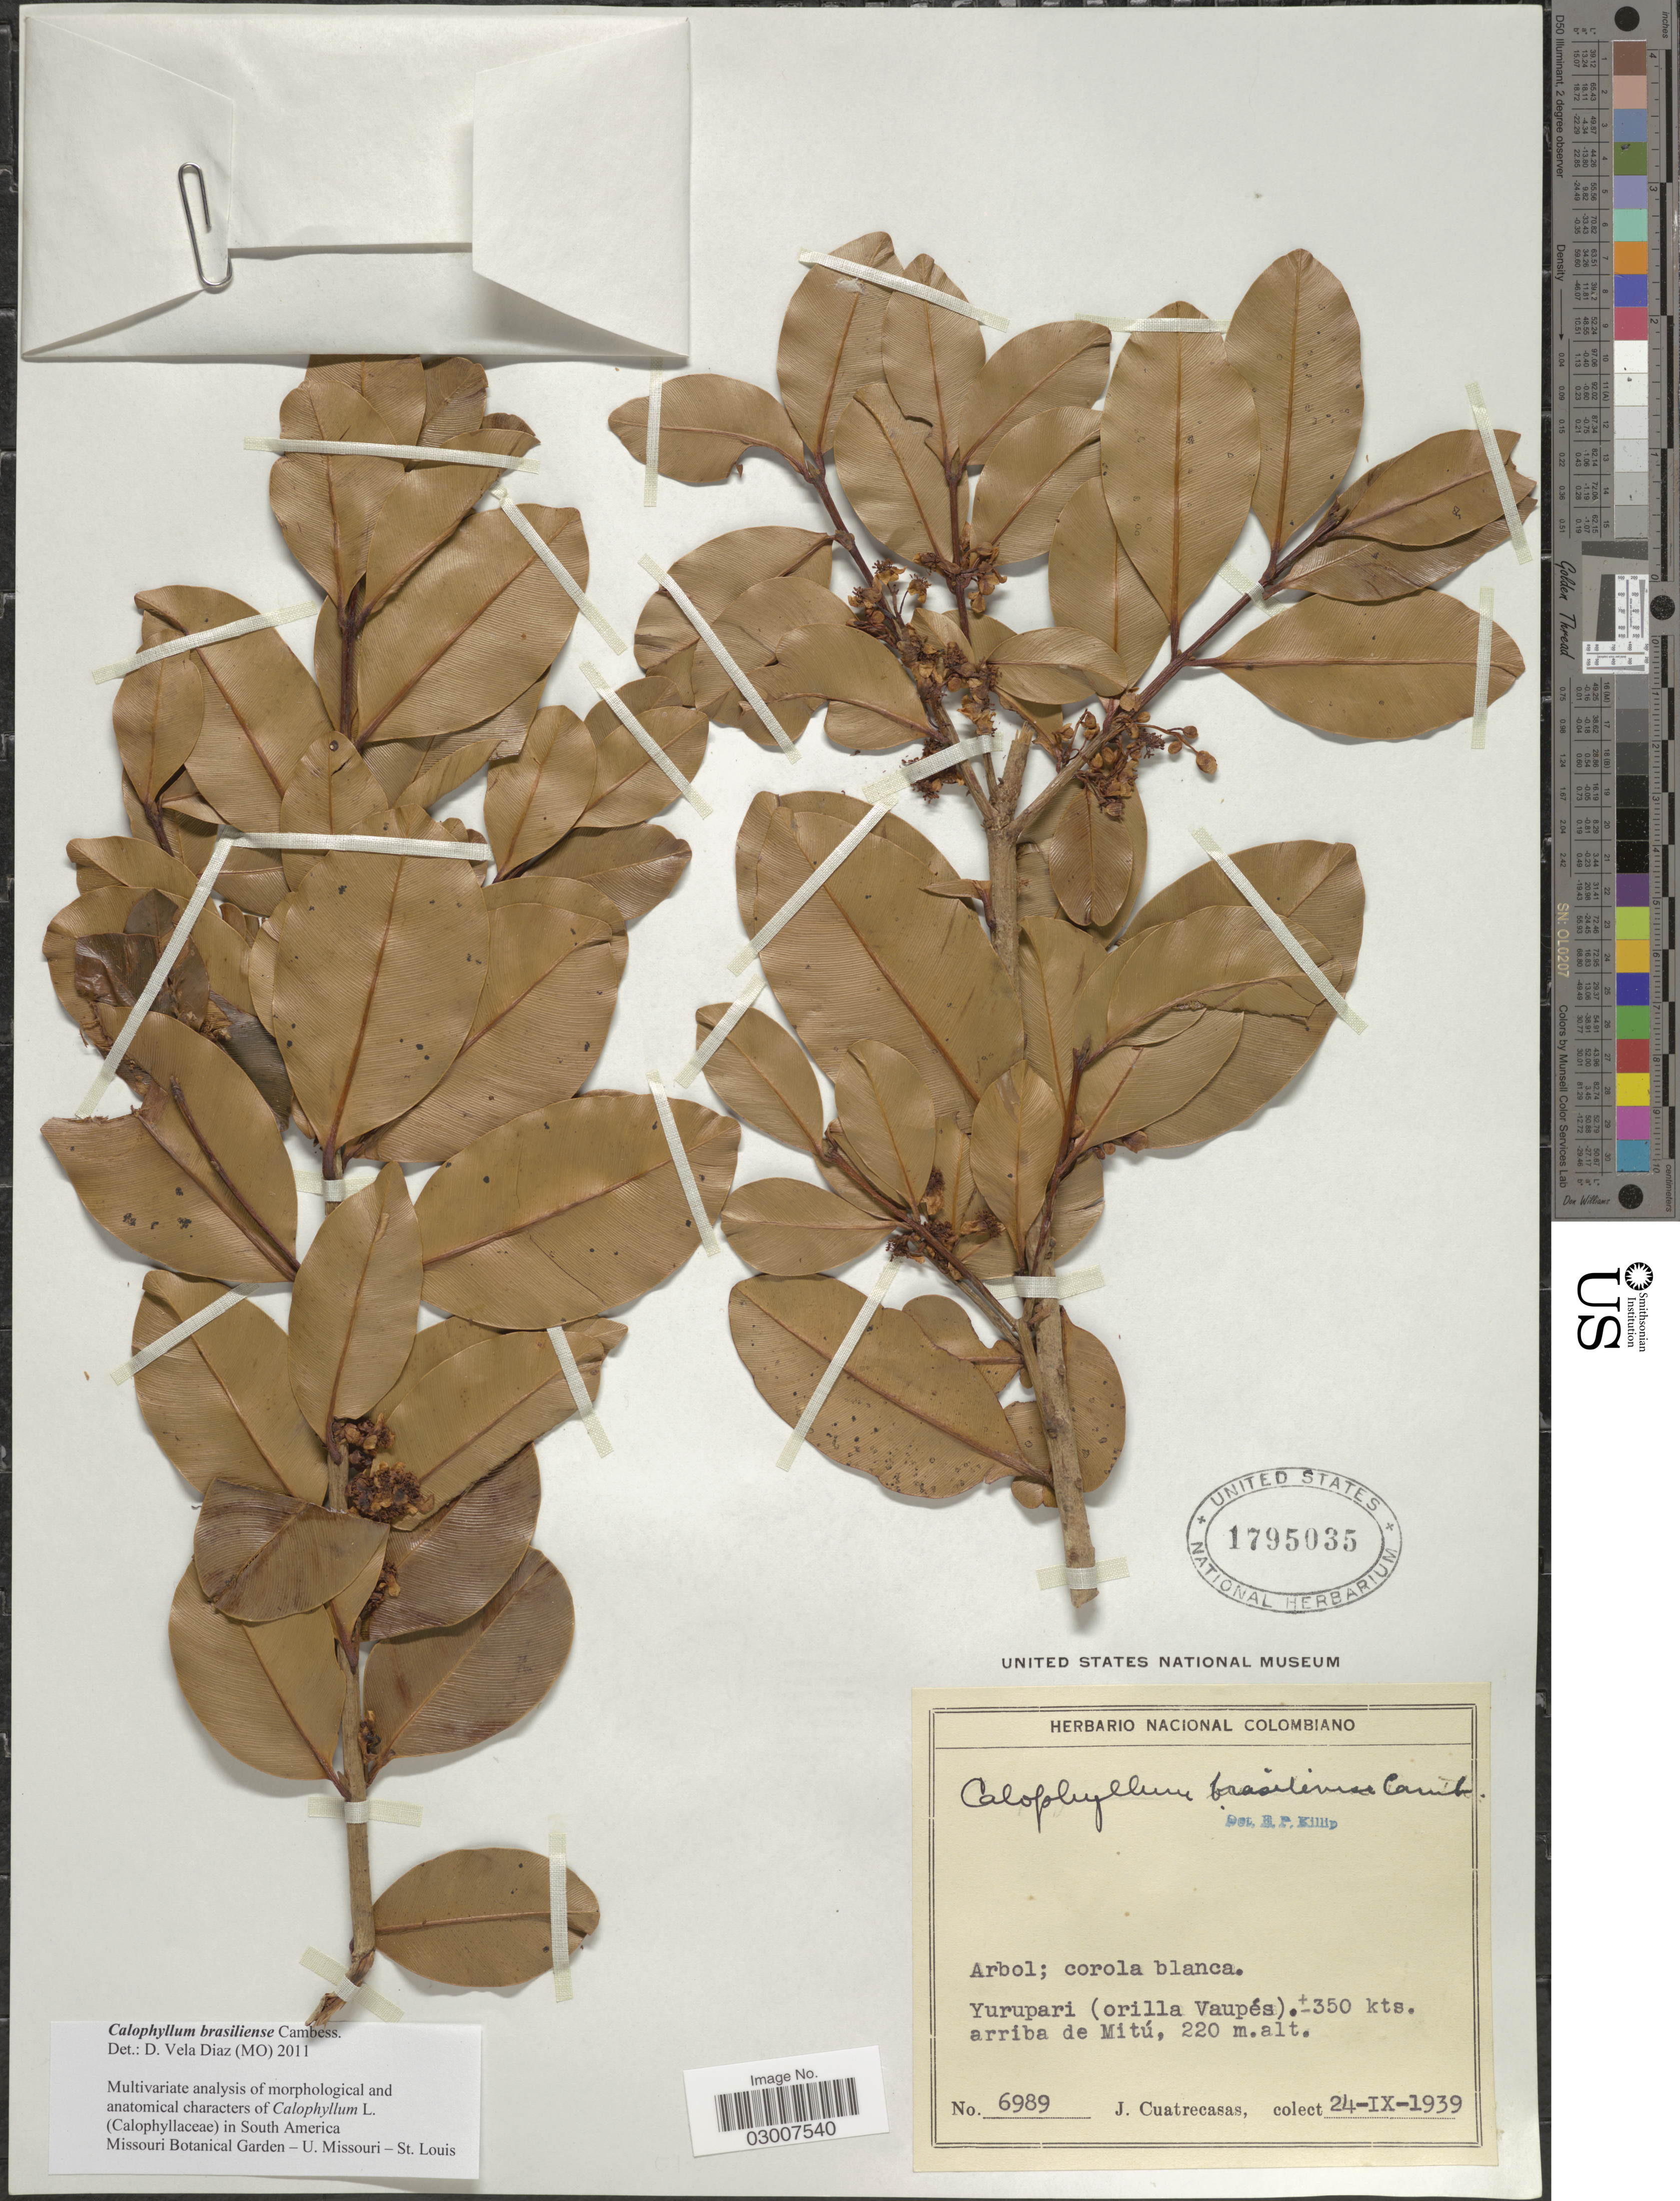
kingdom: Plantae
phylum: Tracheophyta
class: Magnoliopsida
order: Malpighiales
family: Calophyllaceae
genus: Calophyllum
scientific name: Calophyllum brasiliense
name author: Cambess.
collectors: J. Cuatrecasas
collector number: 6989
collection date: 1939-09-24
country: Colombia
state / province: Vaupés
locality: Yurupari (orilla Vaupés). ±350 kts. arriba de Mitú.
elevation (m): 220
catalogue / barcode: US 1795035